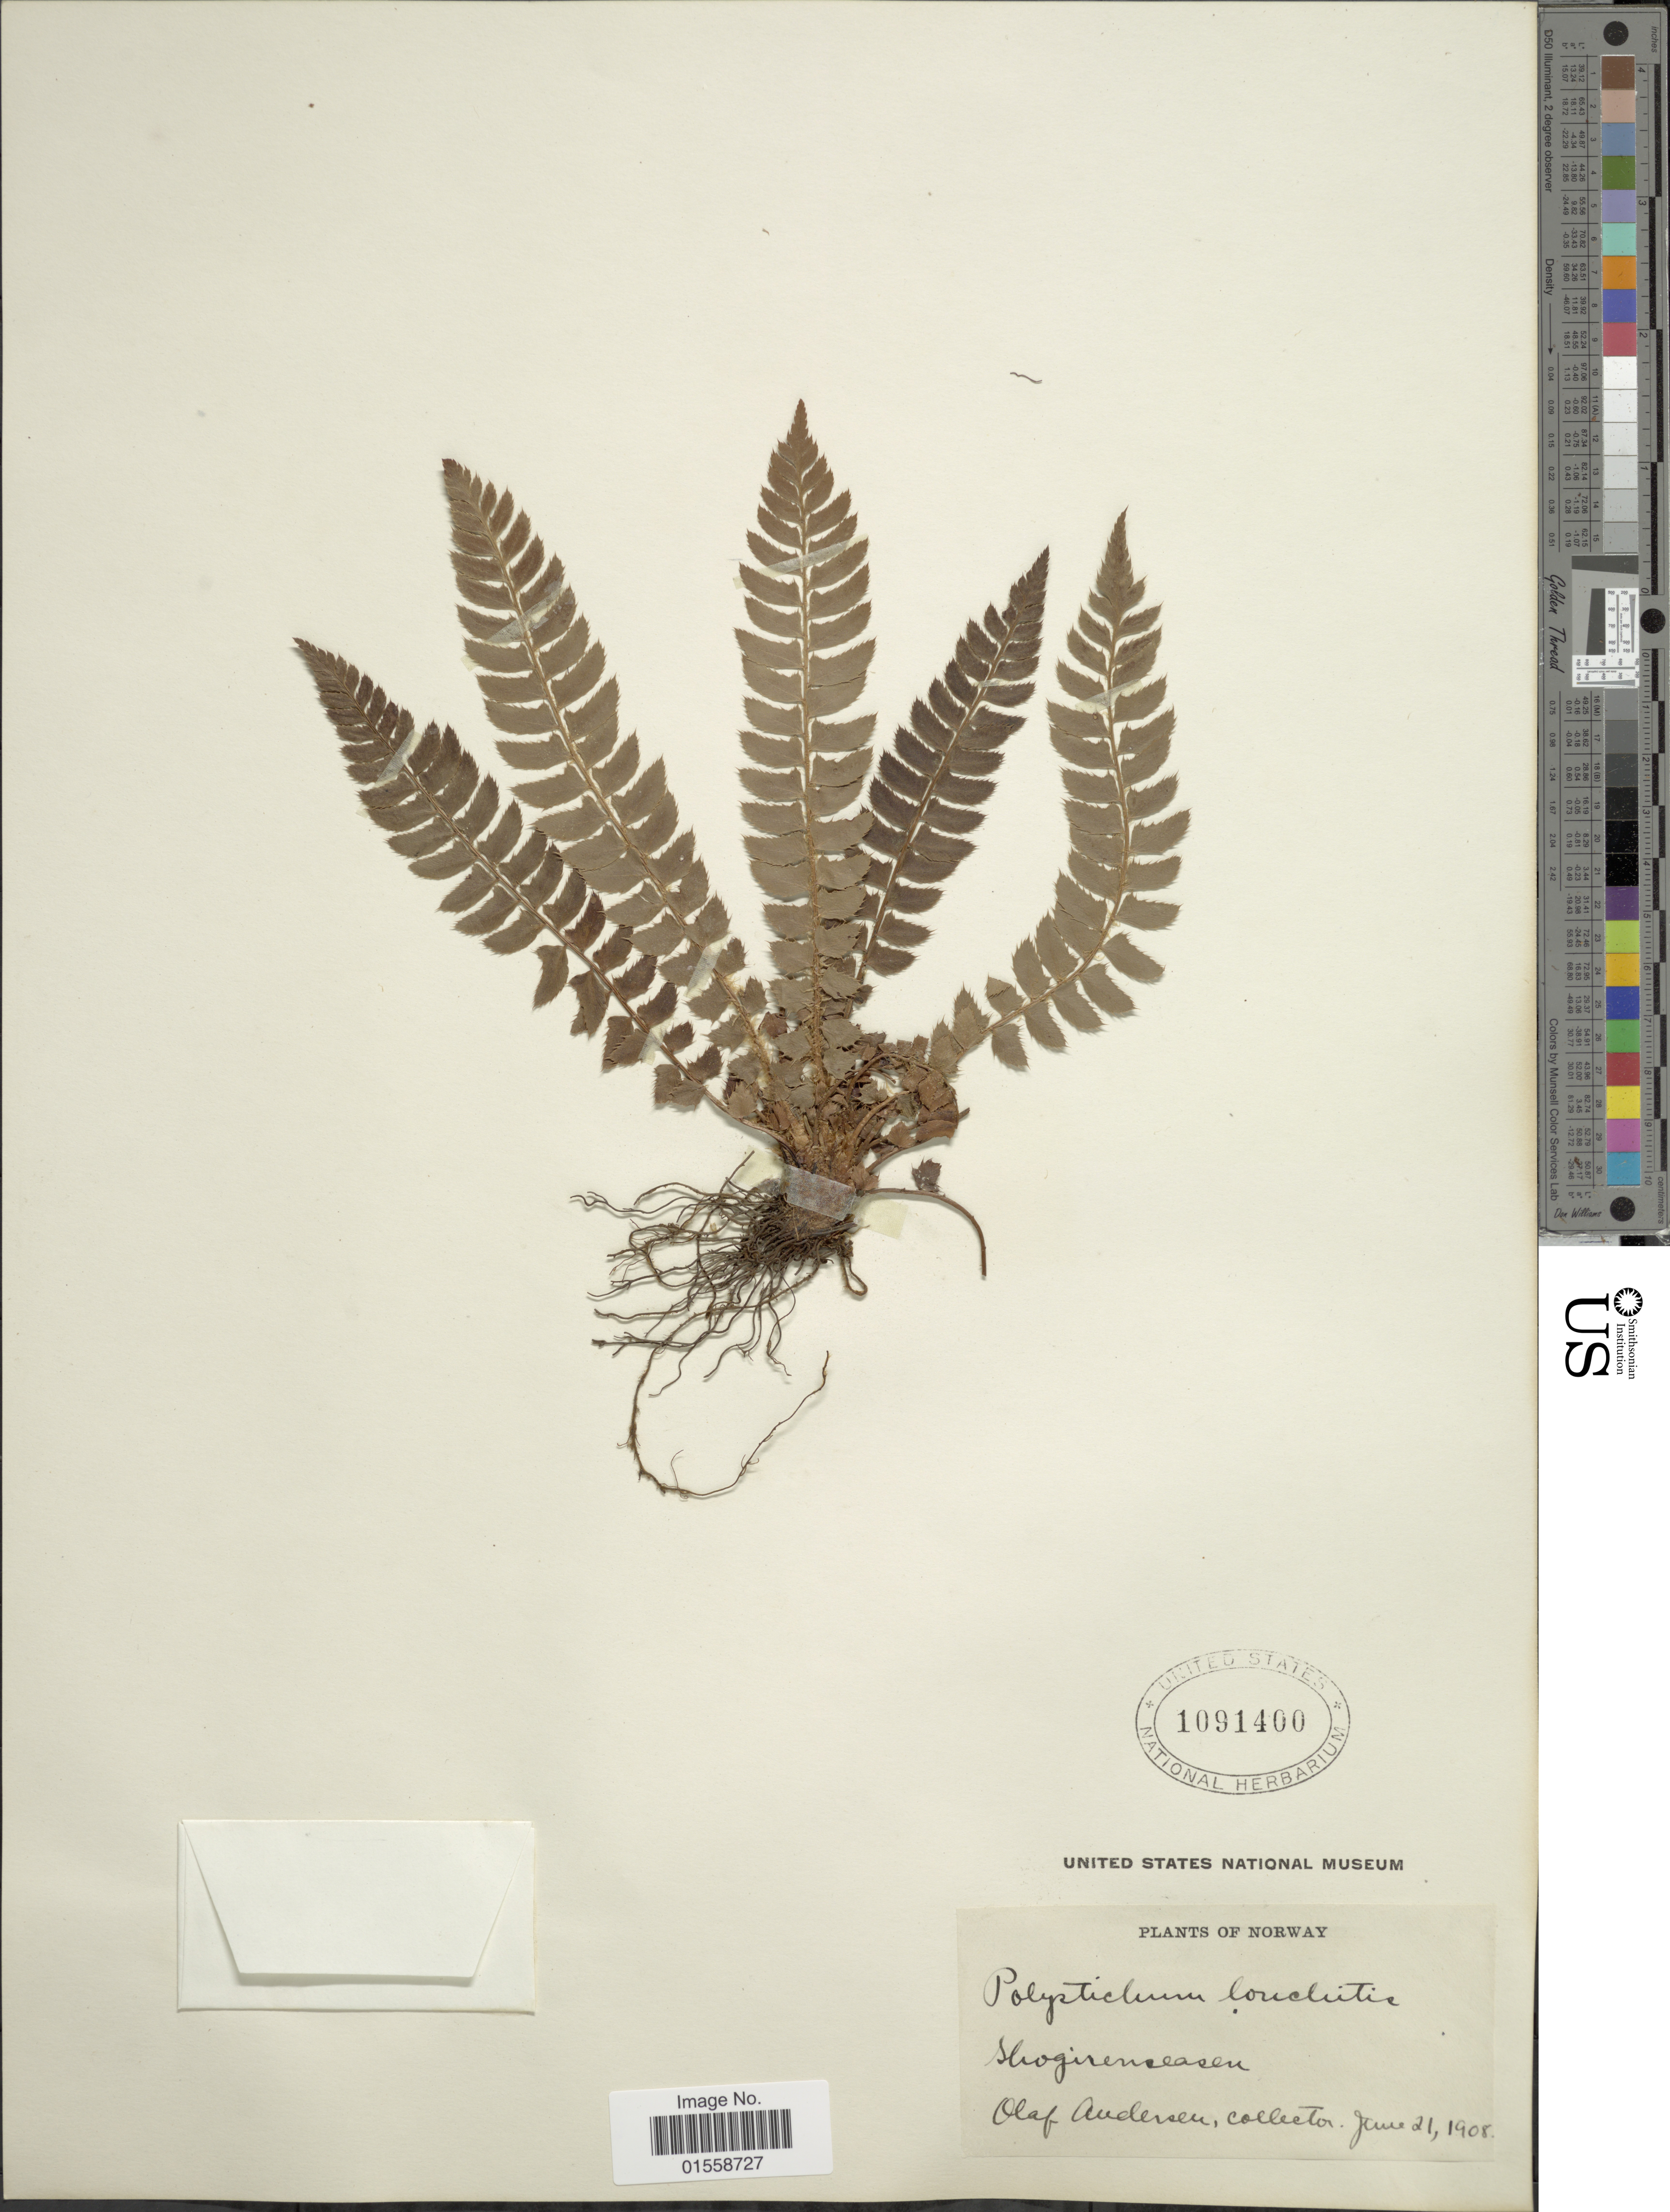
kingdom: Plantae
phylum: Tracheophyta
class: Polypodiopsida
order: Polypodiales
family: Dryopteridaceae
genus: Polystichum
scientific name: Polystichum lonchitis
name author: (Roth) L.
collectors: O. Anderson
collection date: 1908-06-11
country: Norway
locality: Norway, Shogirenseasen [interpreted]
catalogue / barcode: US 1091400